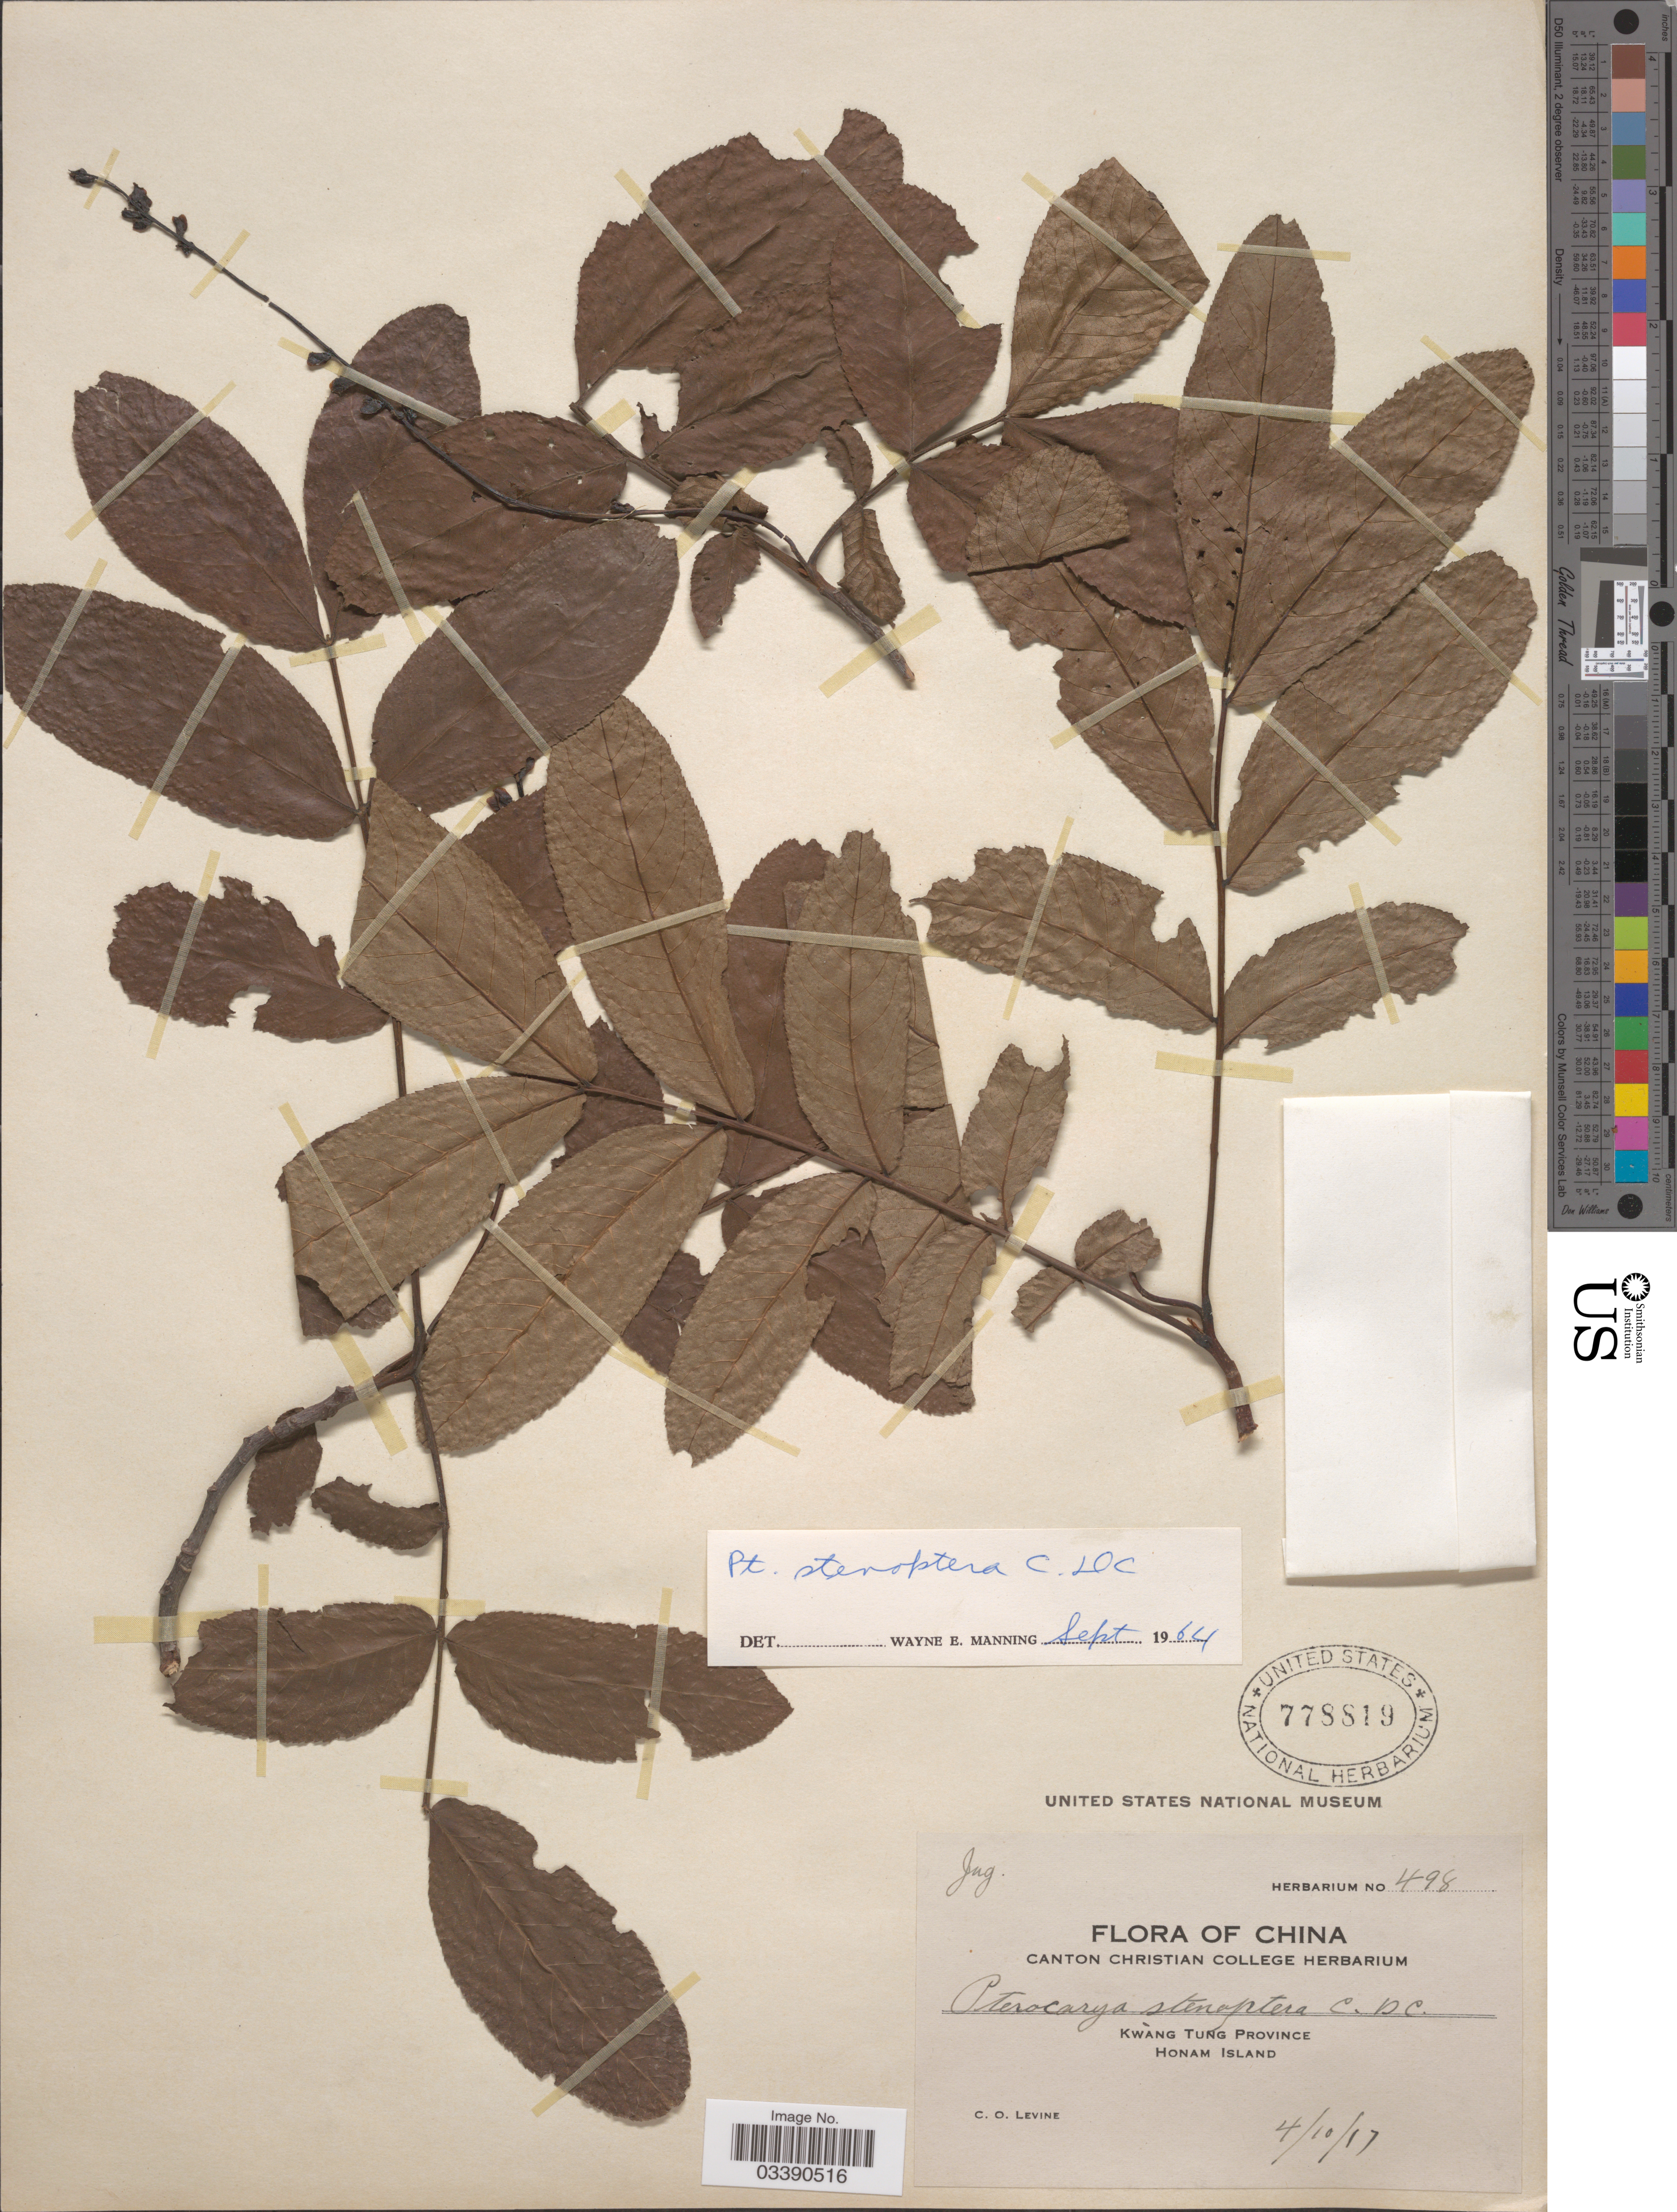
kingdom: Plantae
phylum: Tracheophyta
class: Magnoliopsida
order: Fagales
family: Juglandaceae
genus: Pterocarya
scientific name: Pterocarya stenoptera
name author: C. DC.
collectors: C. O. Levine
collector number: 498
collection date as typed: Transcribed d/m/y: 4/10/17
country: China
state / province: Guangdong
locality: Kwang Tung Province. Honam Island.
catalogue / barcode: US 778819